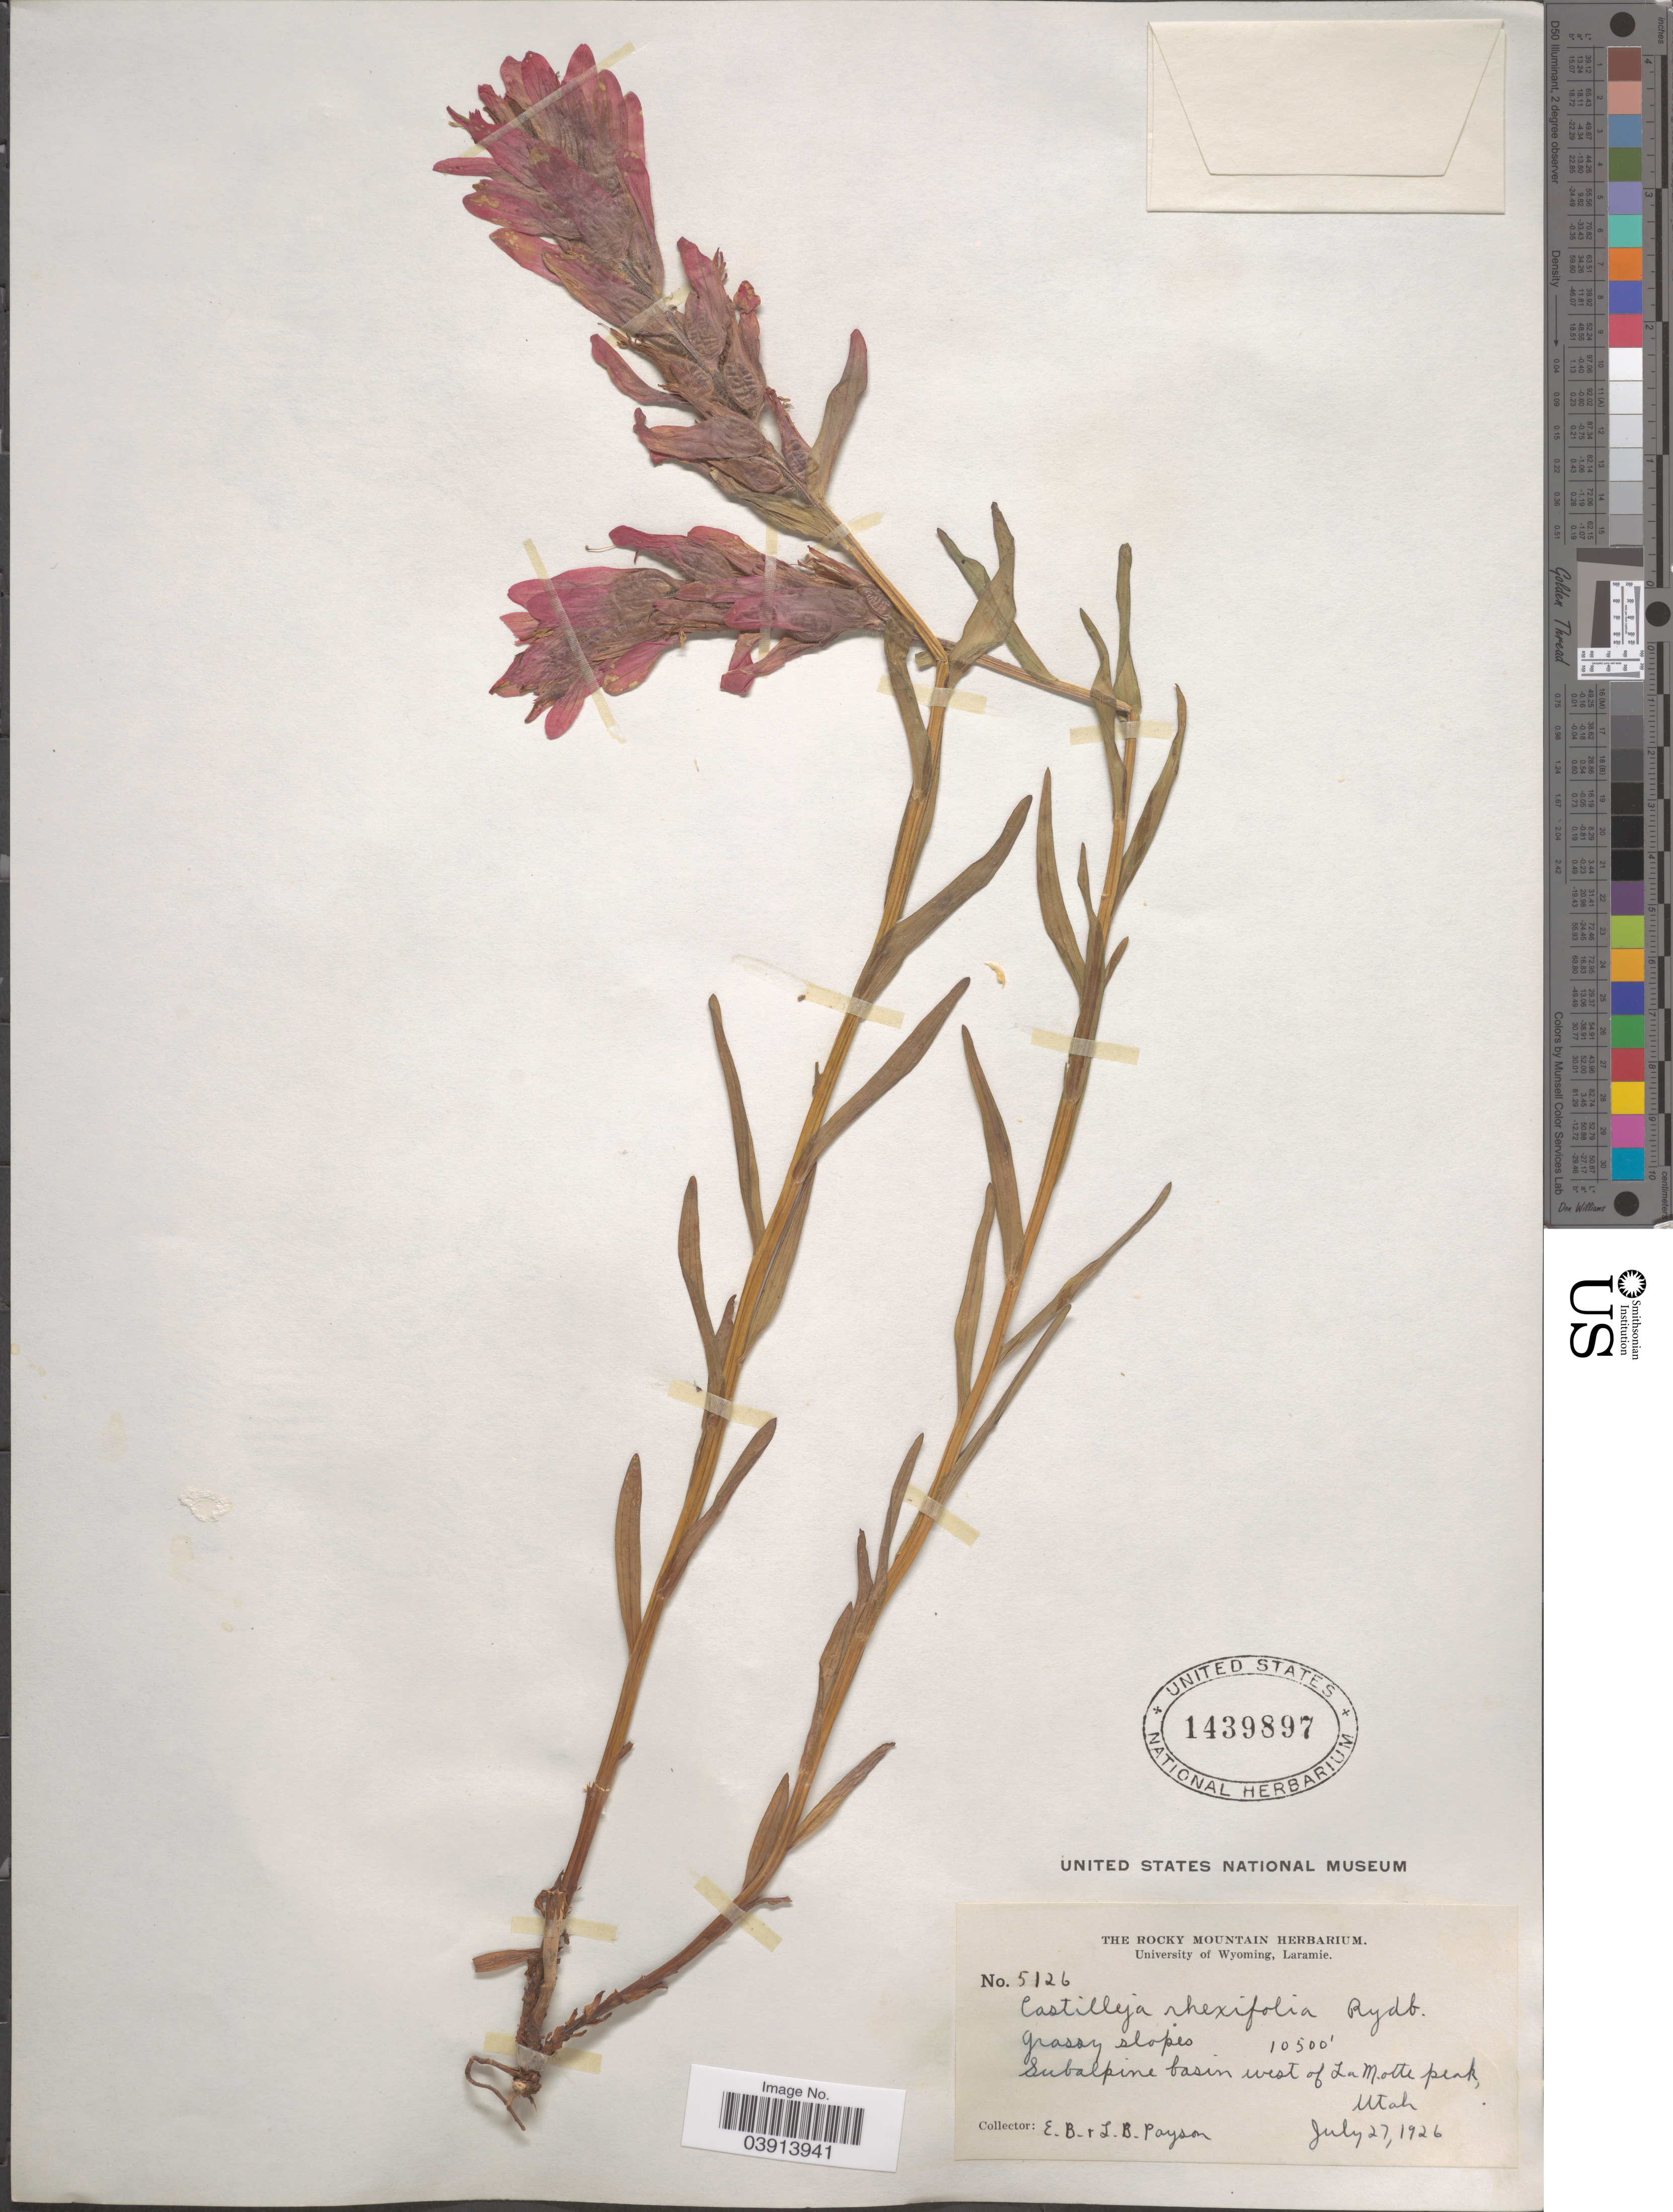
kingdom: Plantae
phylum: Tracheophyta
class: Magnoliopsida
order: Lamiales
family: Orobanchaceae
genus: Castilleja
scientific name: Castilleja rhexiifolia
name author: Rydb.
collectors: E. B. Payson & L. Payson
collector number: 5126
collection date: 1926-07-27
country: United States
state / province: Utah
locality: Subalpine basin west of La Motte peak.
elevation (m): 3200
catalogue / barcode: US 1439897